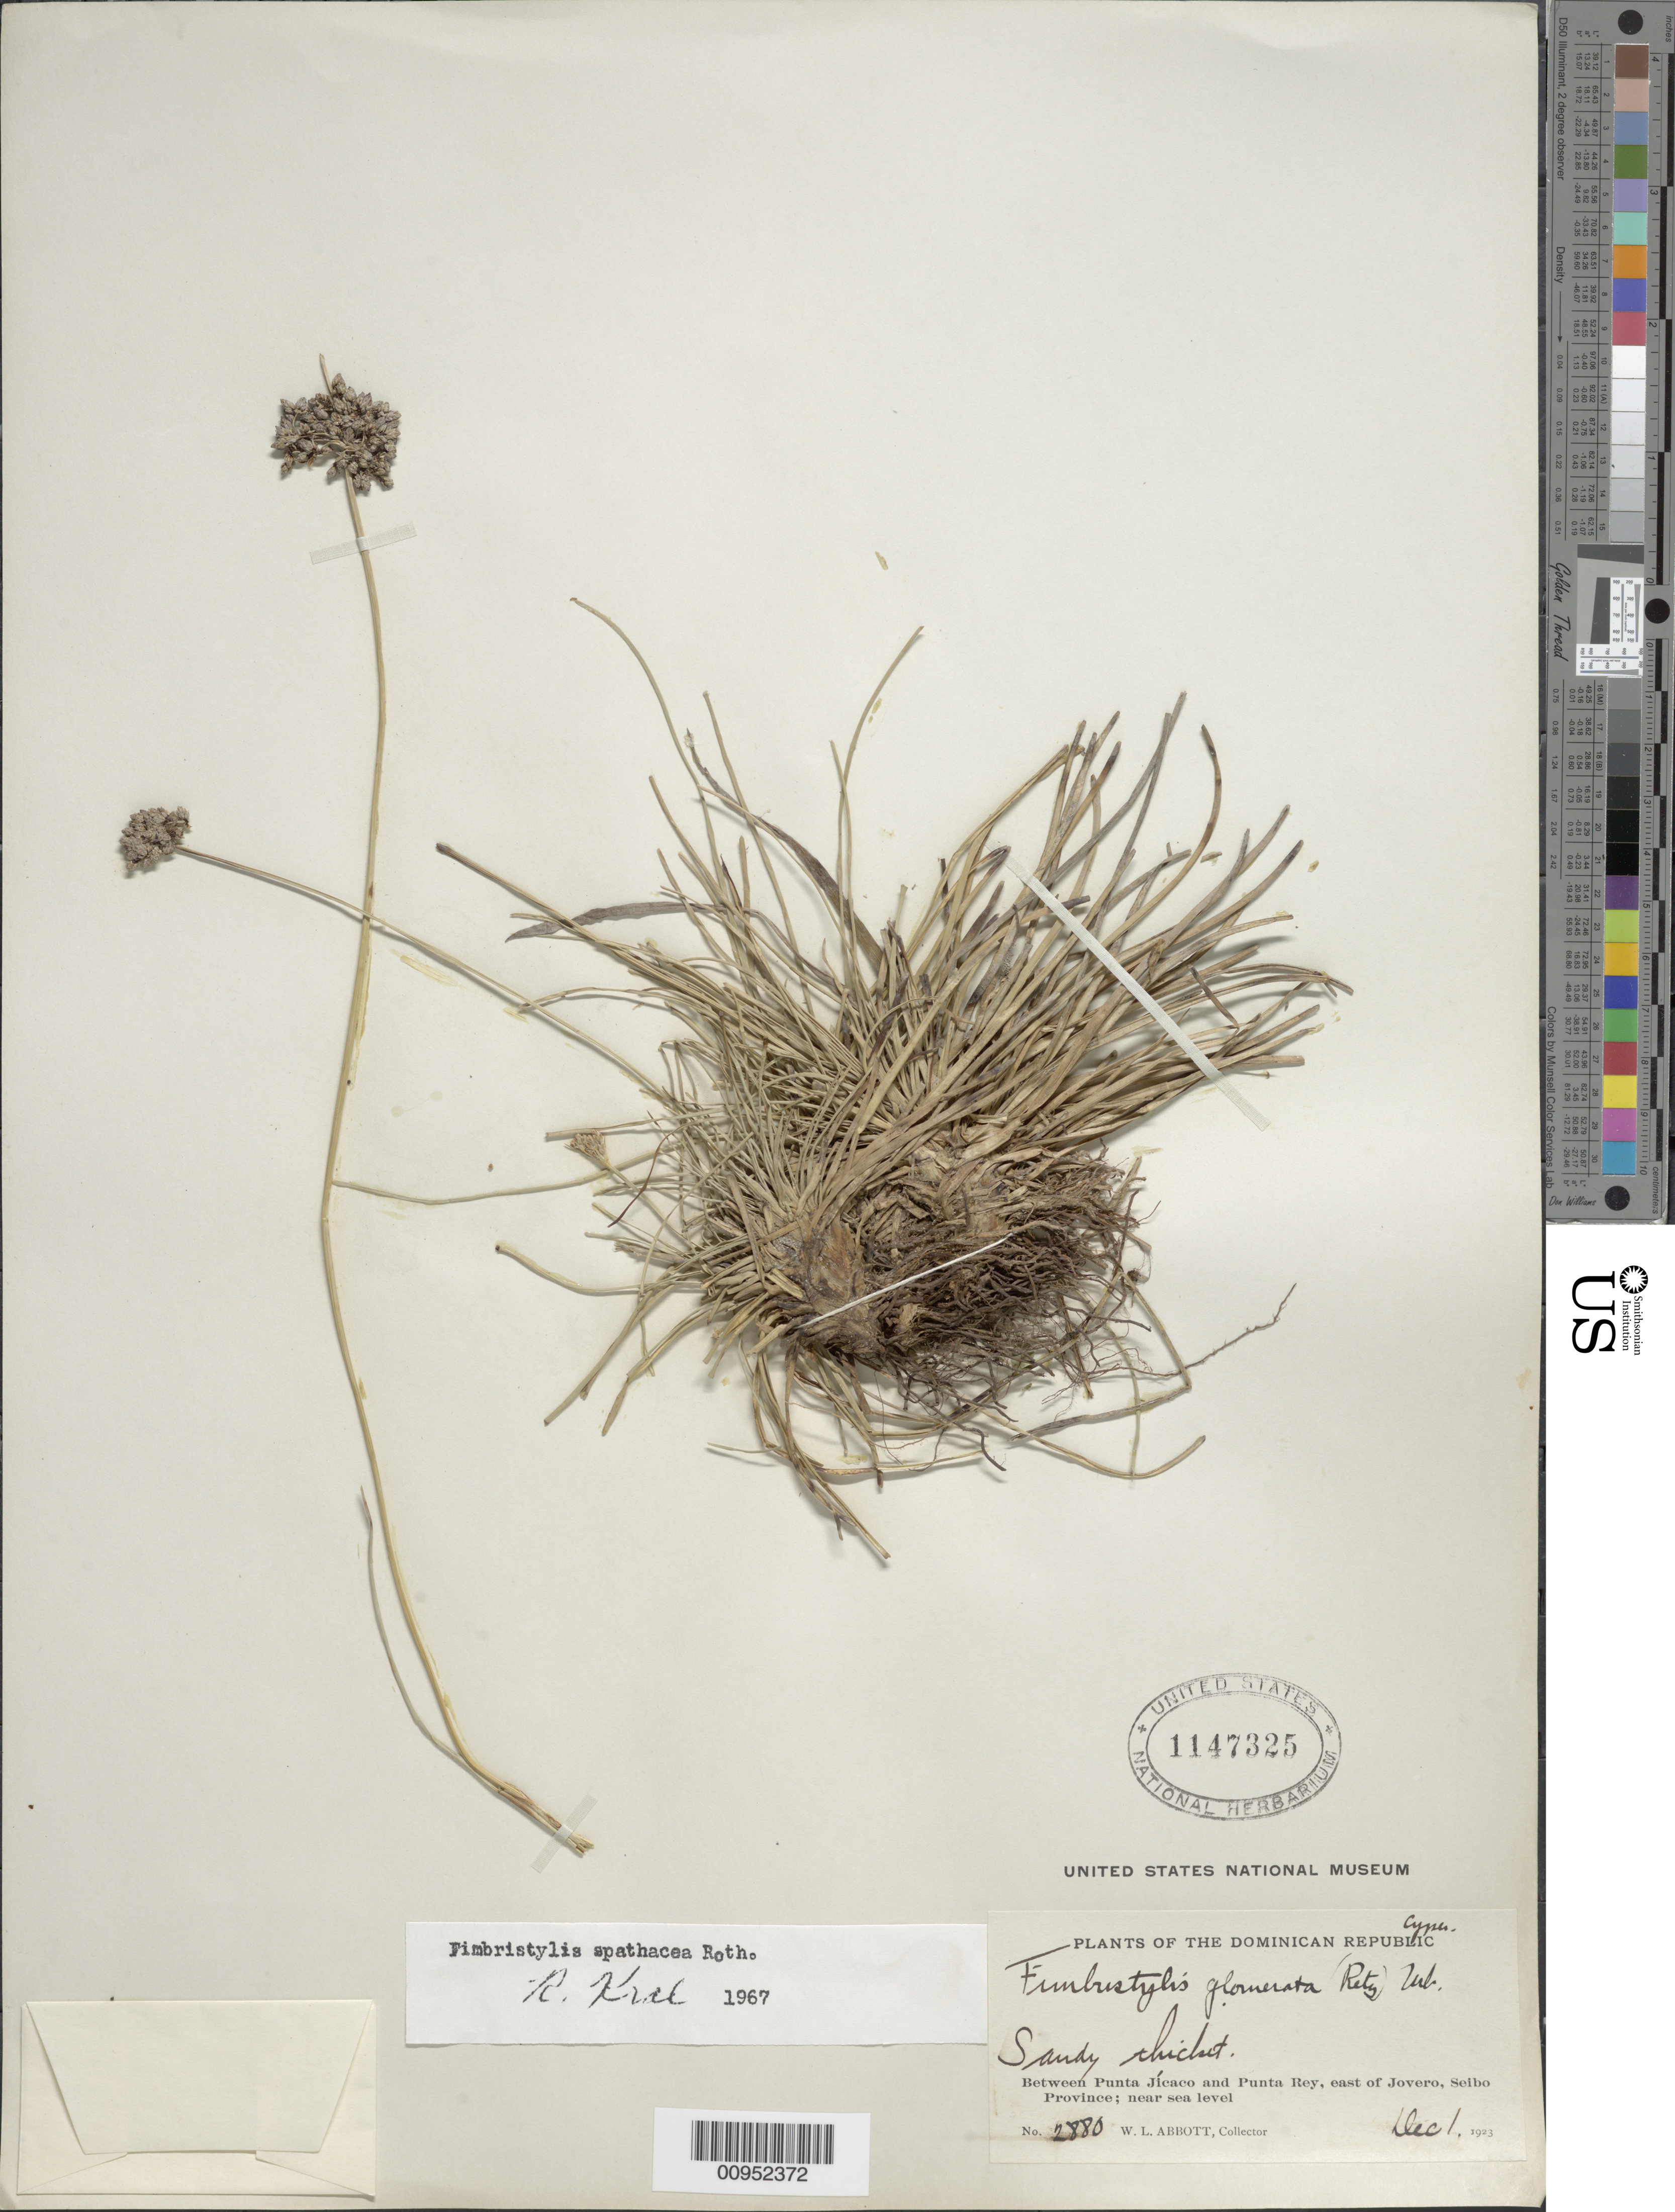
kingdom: Plantae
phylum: Tracheophyta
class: Liliopsida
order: Poales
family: Cyperaceae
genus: Fimbristylis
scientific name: Fimbristylis cymosa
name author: R. Br.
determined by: Kral, Robert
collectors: W. L. Abbott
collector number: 2880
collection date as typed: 01 Dec 1923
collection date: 1923-12-01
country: Dominican Republic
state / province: El Seibo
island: Hispaniola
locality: Between Punta Jícacao and Punta Rey, E of Jovero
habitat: Sandy thicket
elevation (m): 0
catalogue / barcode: US 1147325